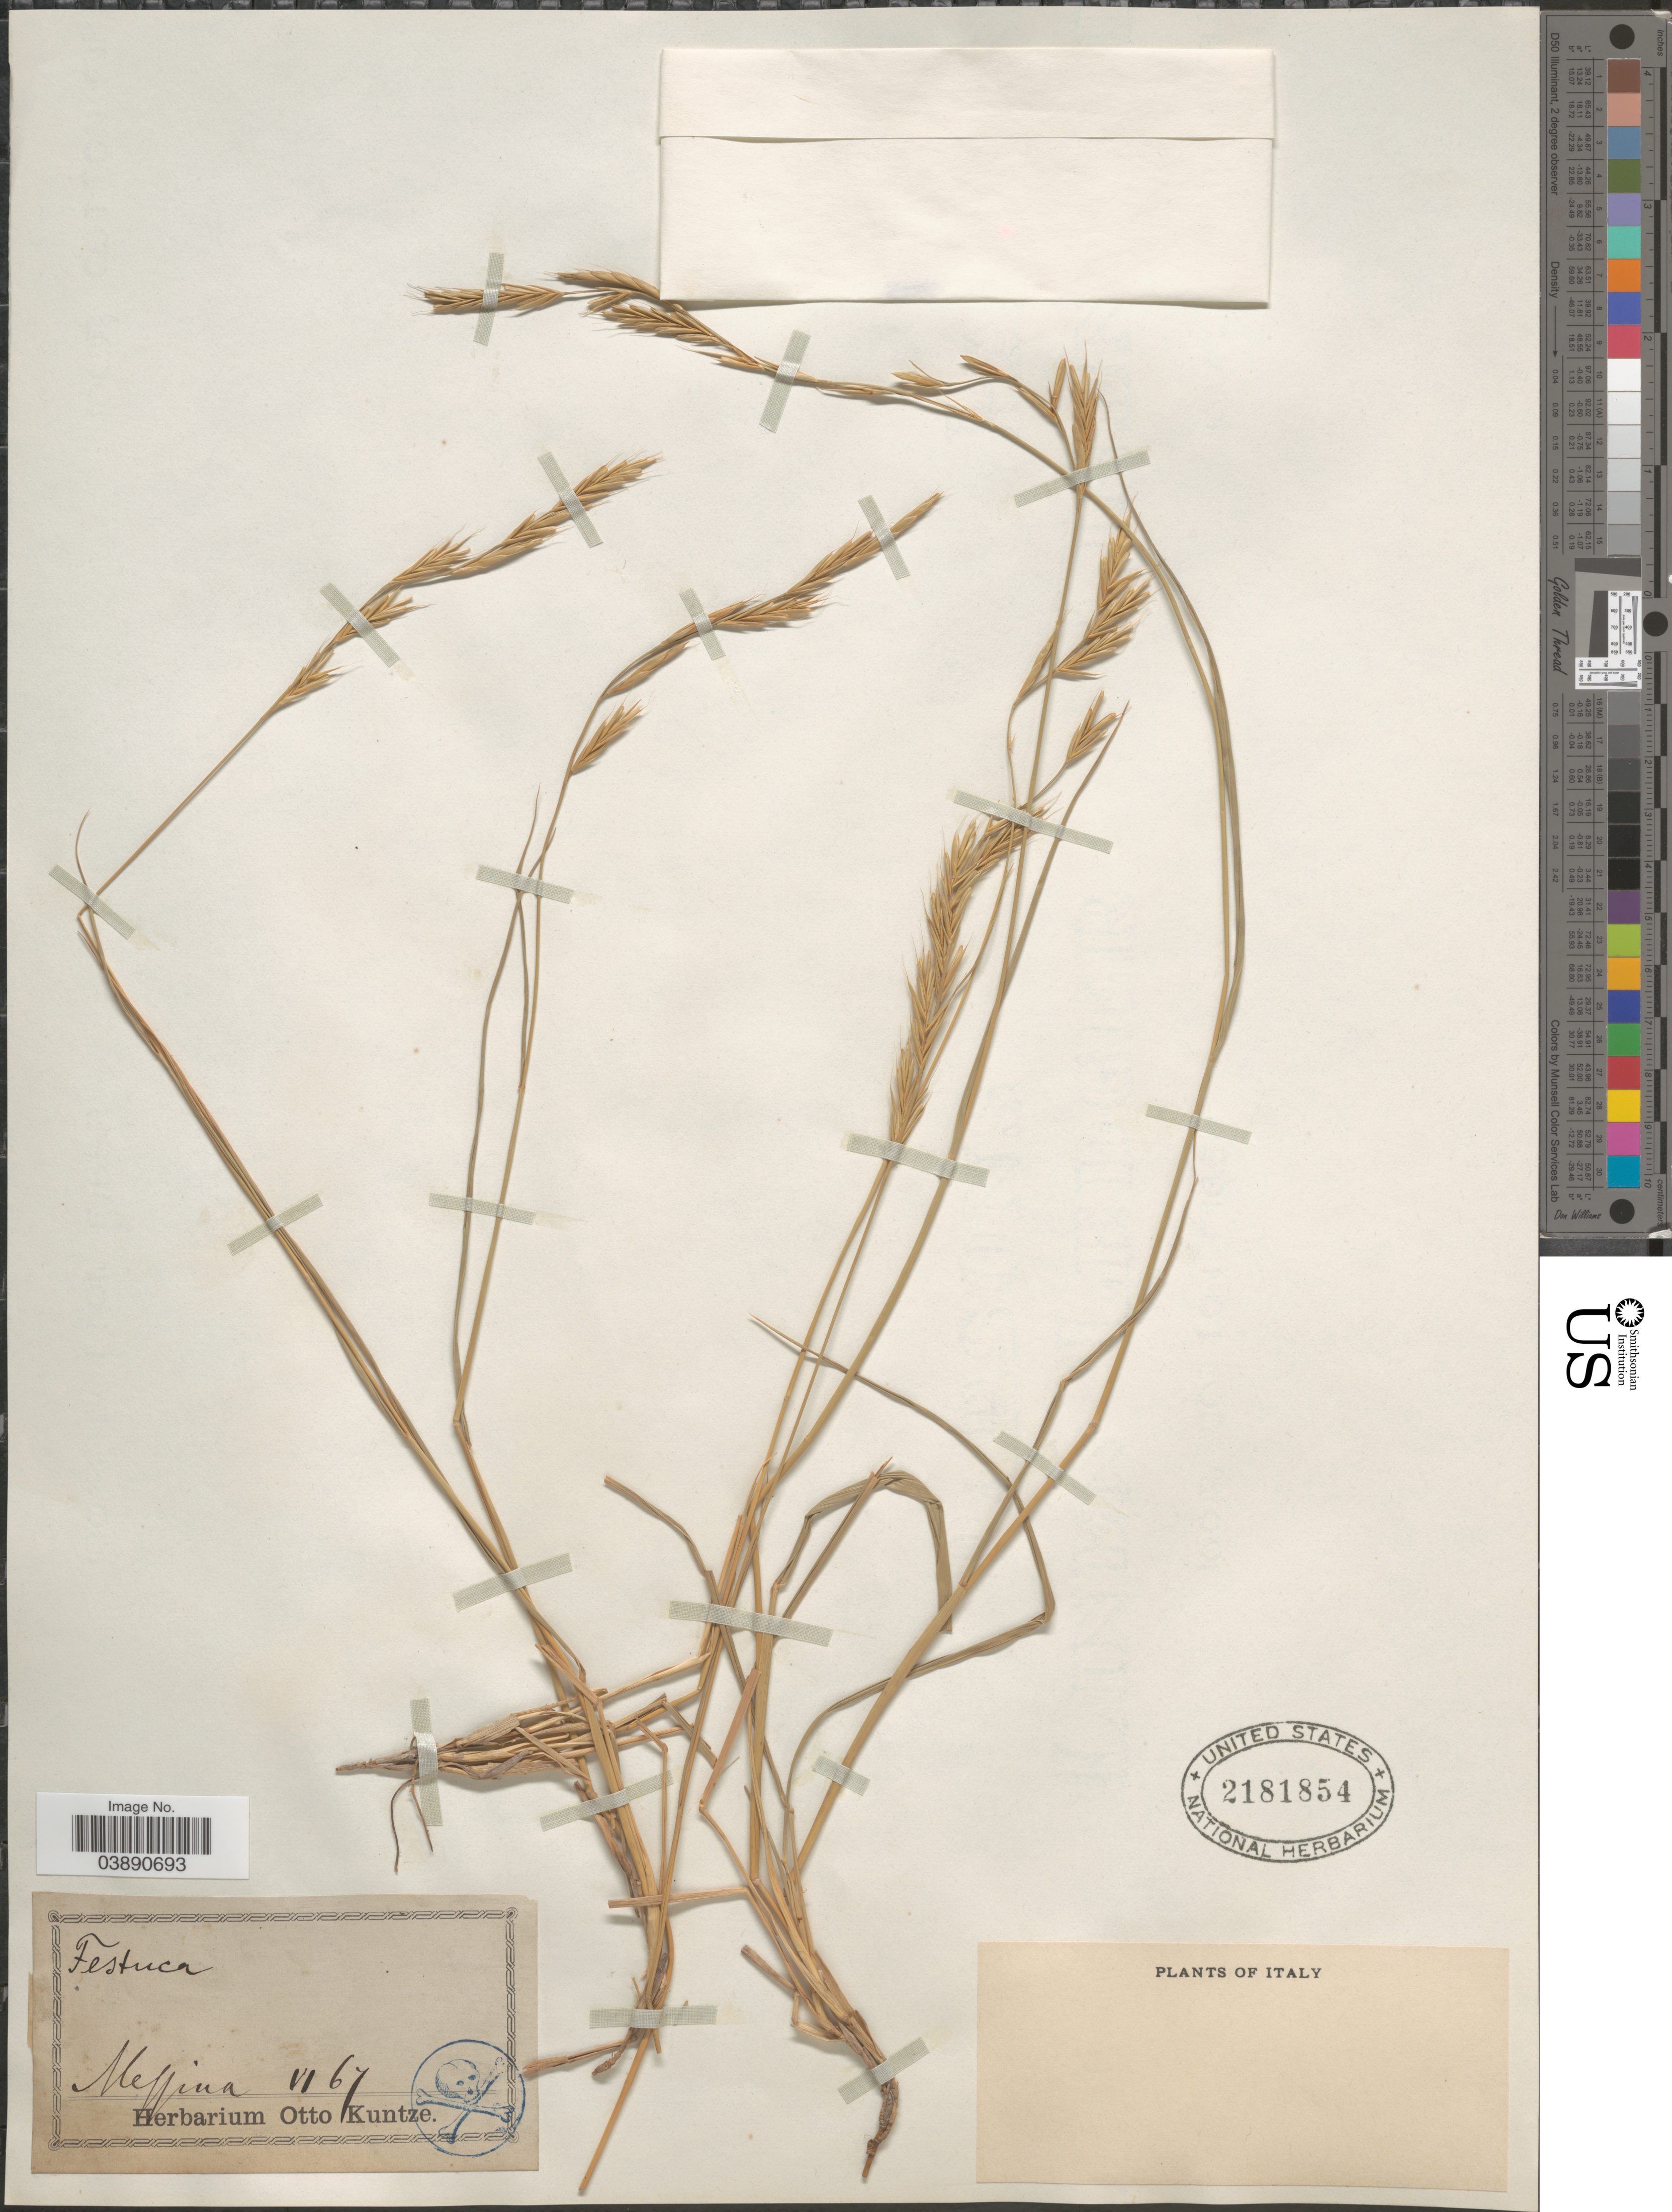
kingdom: Plantae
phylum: Tracheophyta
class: Liliopsida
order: Poales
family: Poaceae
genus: Festuca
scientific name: Festuca sp.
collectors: ex herb. Otto Kuntze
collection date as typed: Transcribed d/m/y: /11/67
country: Italy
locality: Meffina. Italy.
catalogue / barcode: US 2181854